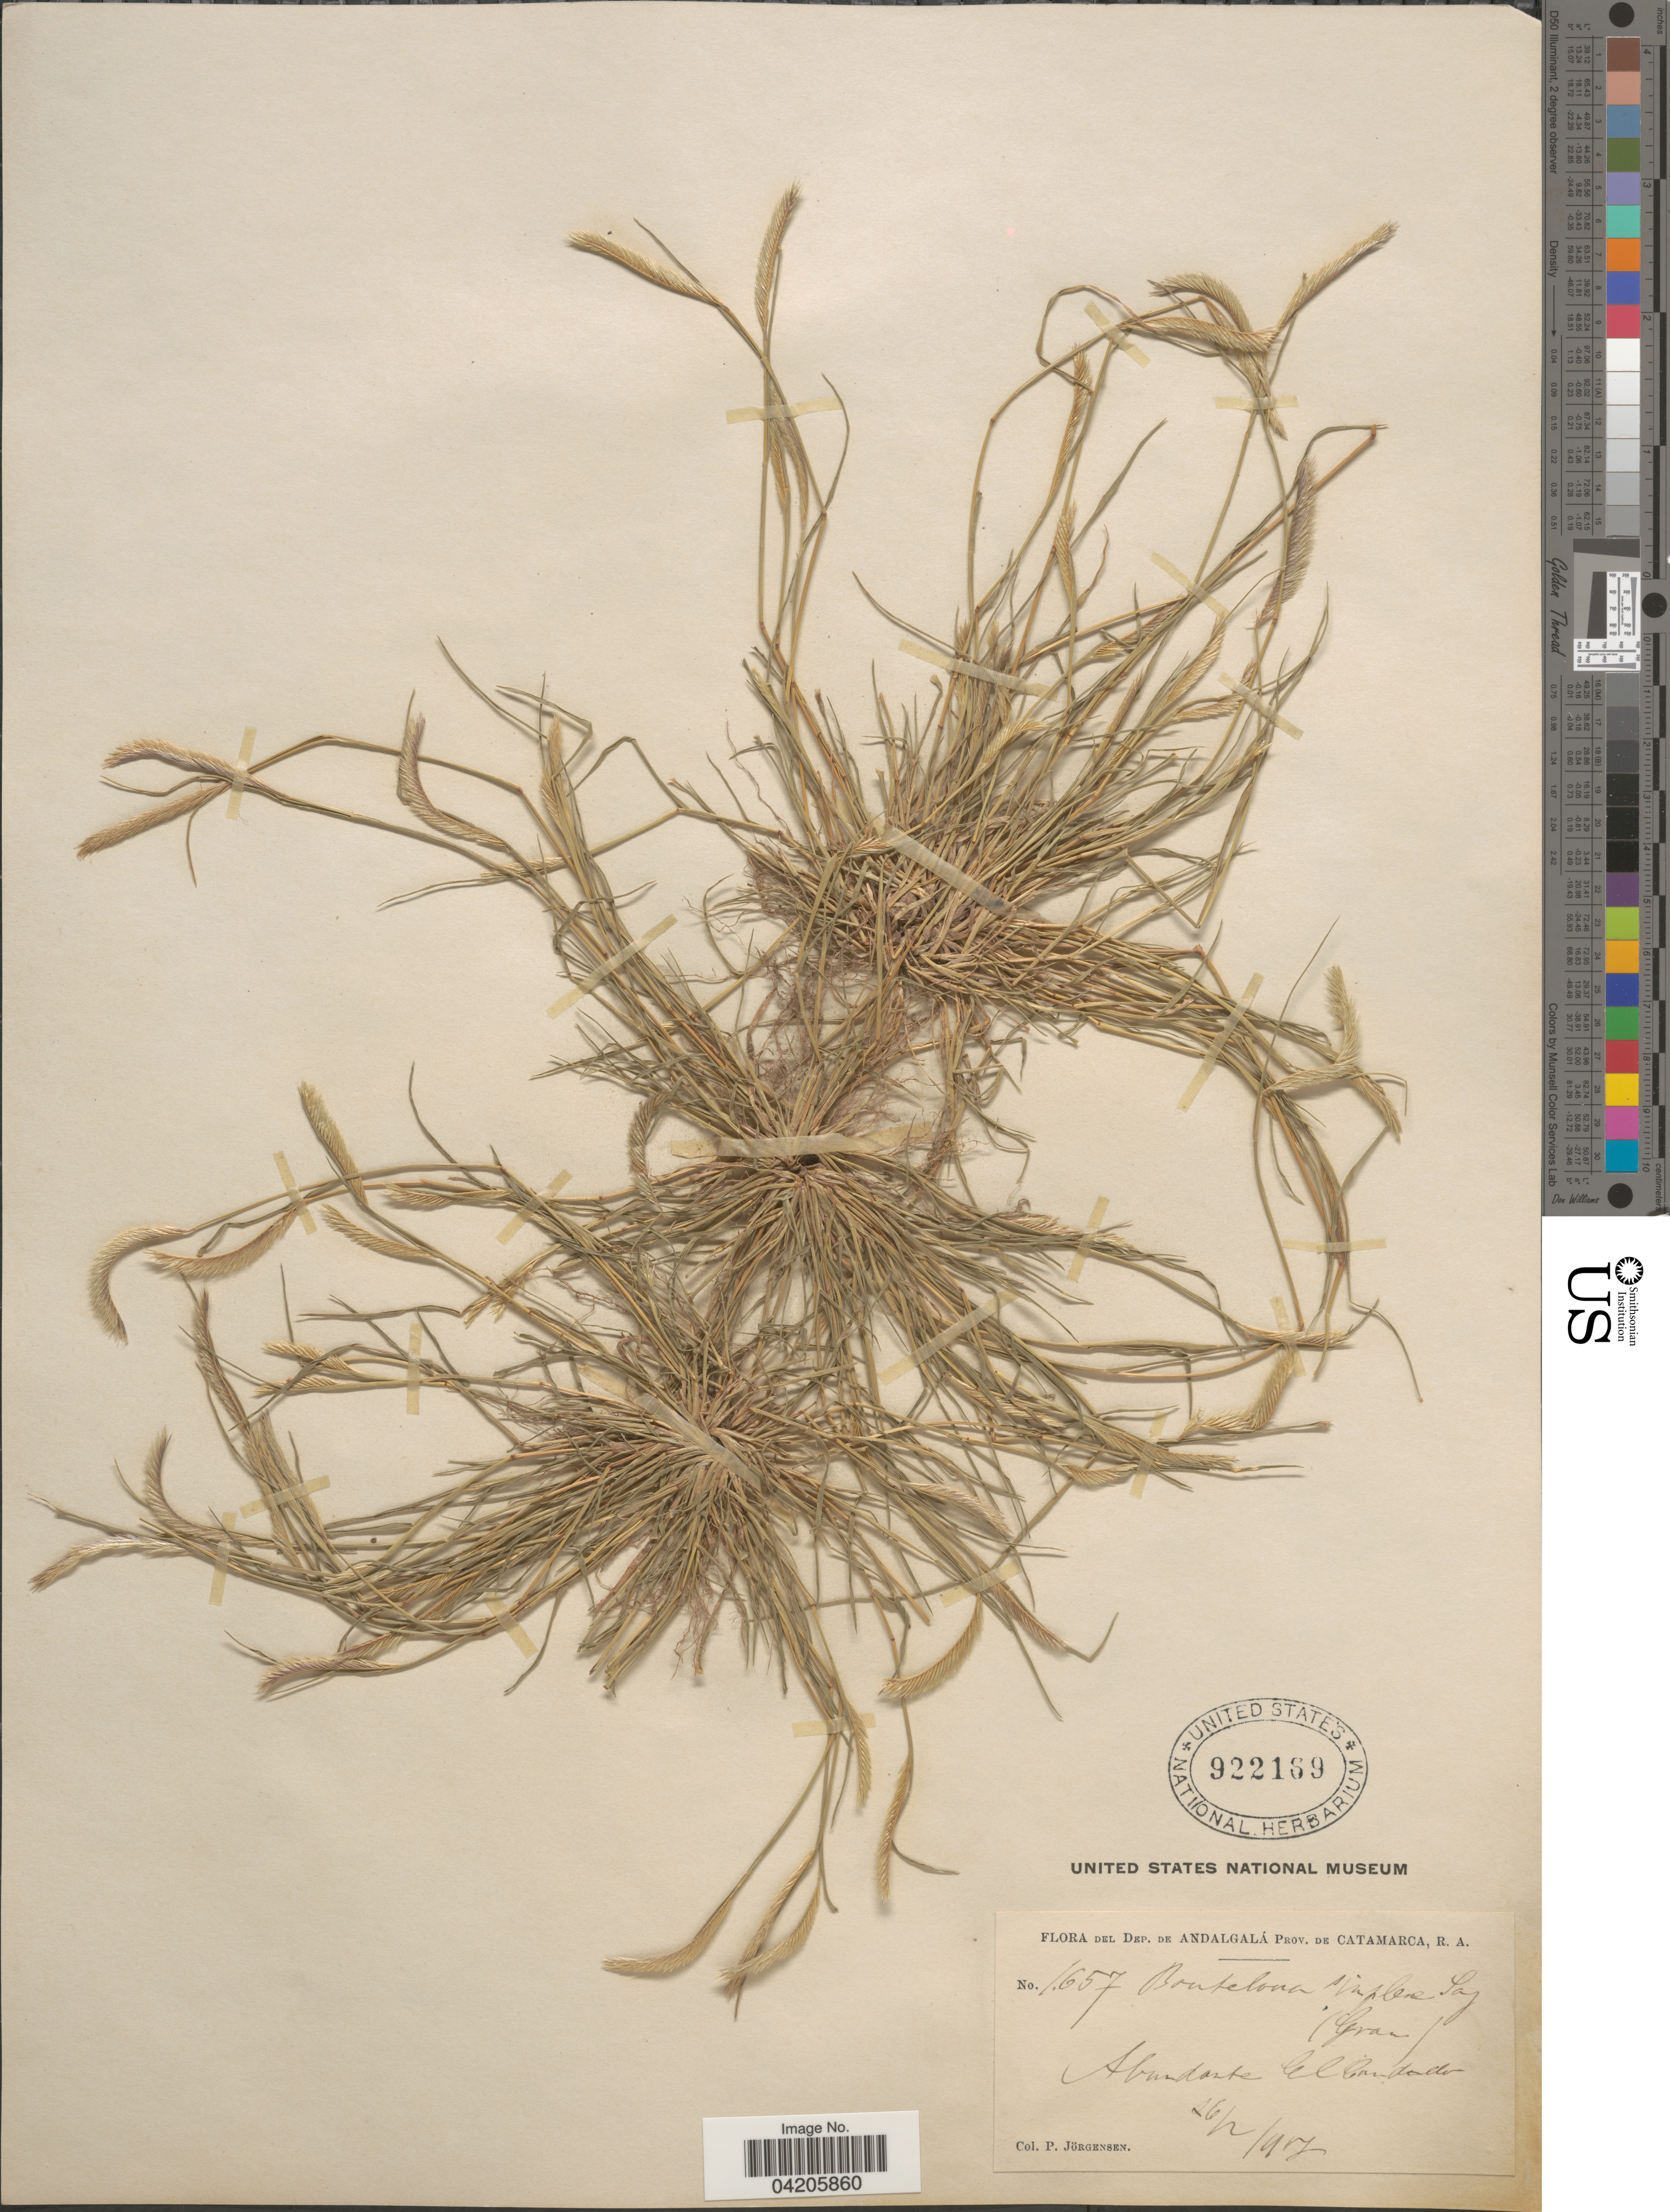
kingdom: Plantae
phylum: Tracheophyta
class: Liliopsida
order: Poales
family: Poaceae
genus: Bouteloua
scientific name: Bouteloua simplex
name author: Lag.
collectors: P. Jörgensen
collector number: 1657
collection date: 1917-02-26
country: Argentina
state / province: Catamarca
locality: Dep. de Andalgalá. Abundante El Candado.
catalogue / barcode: US 922169